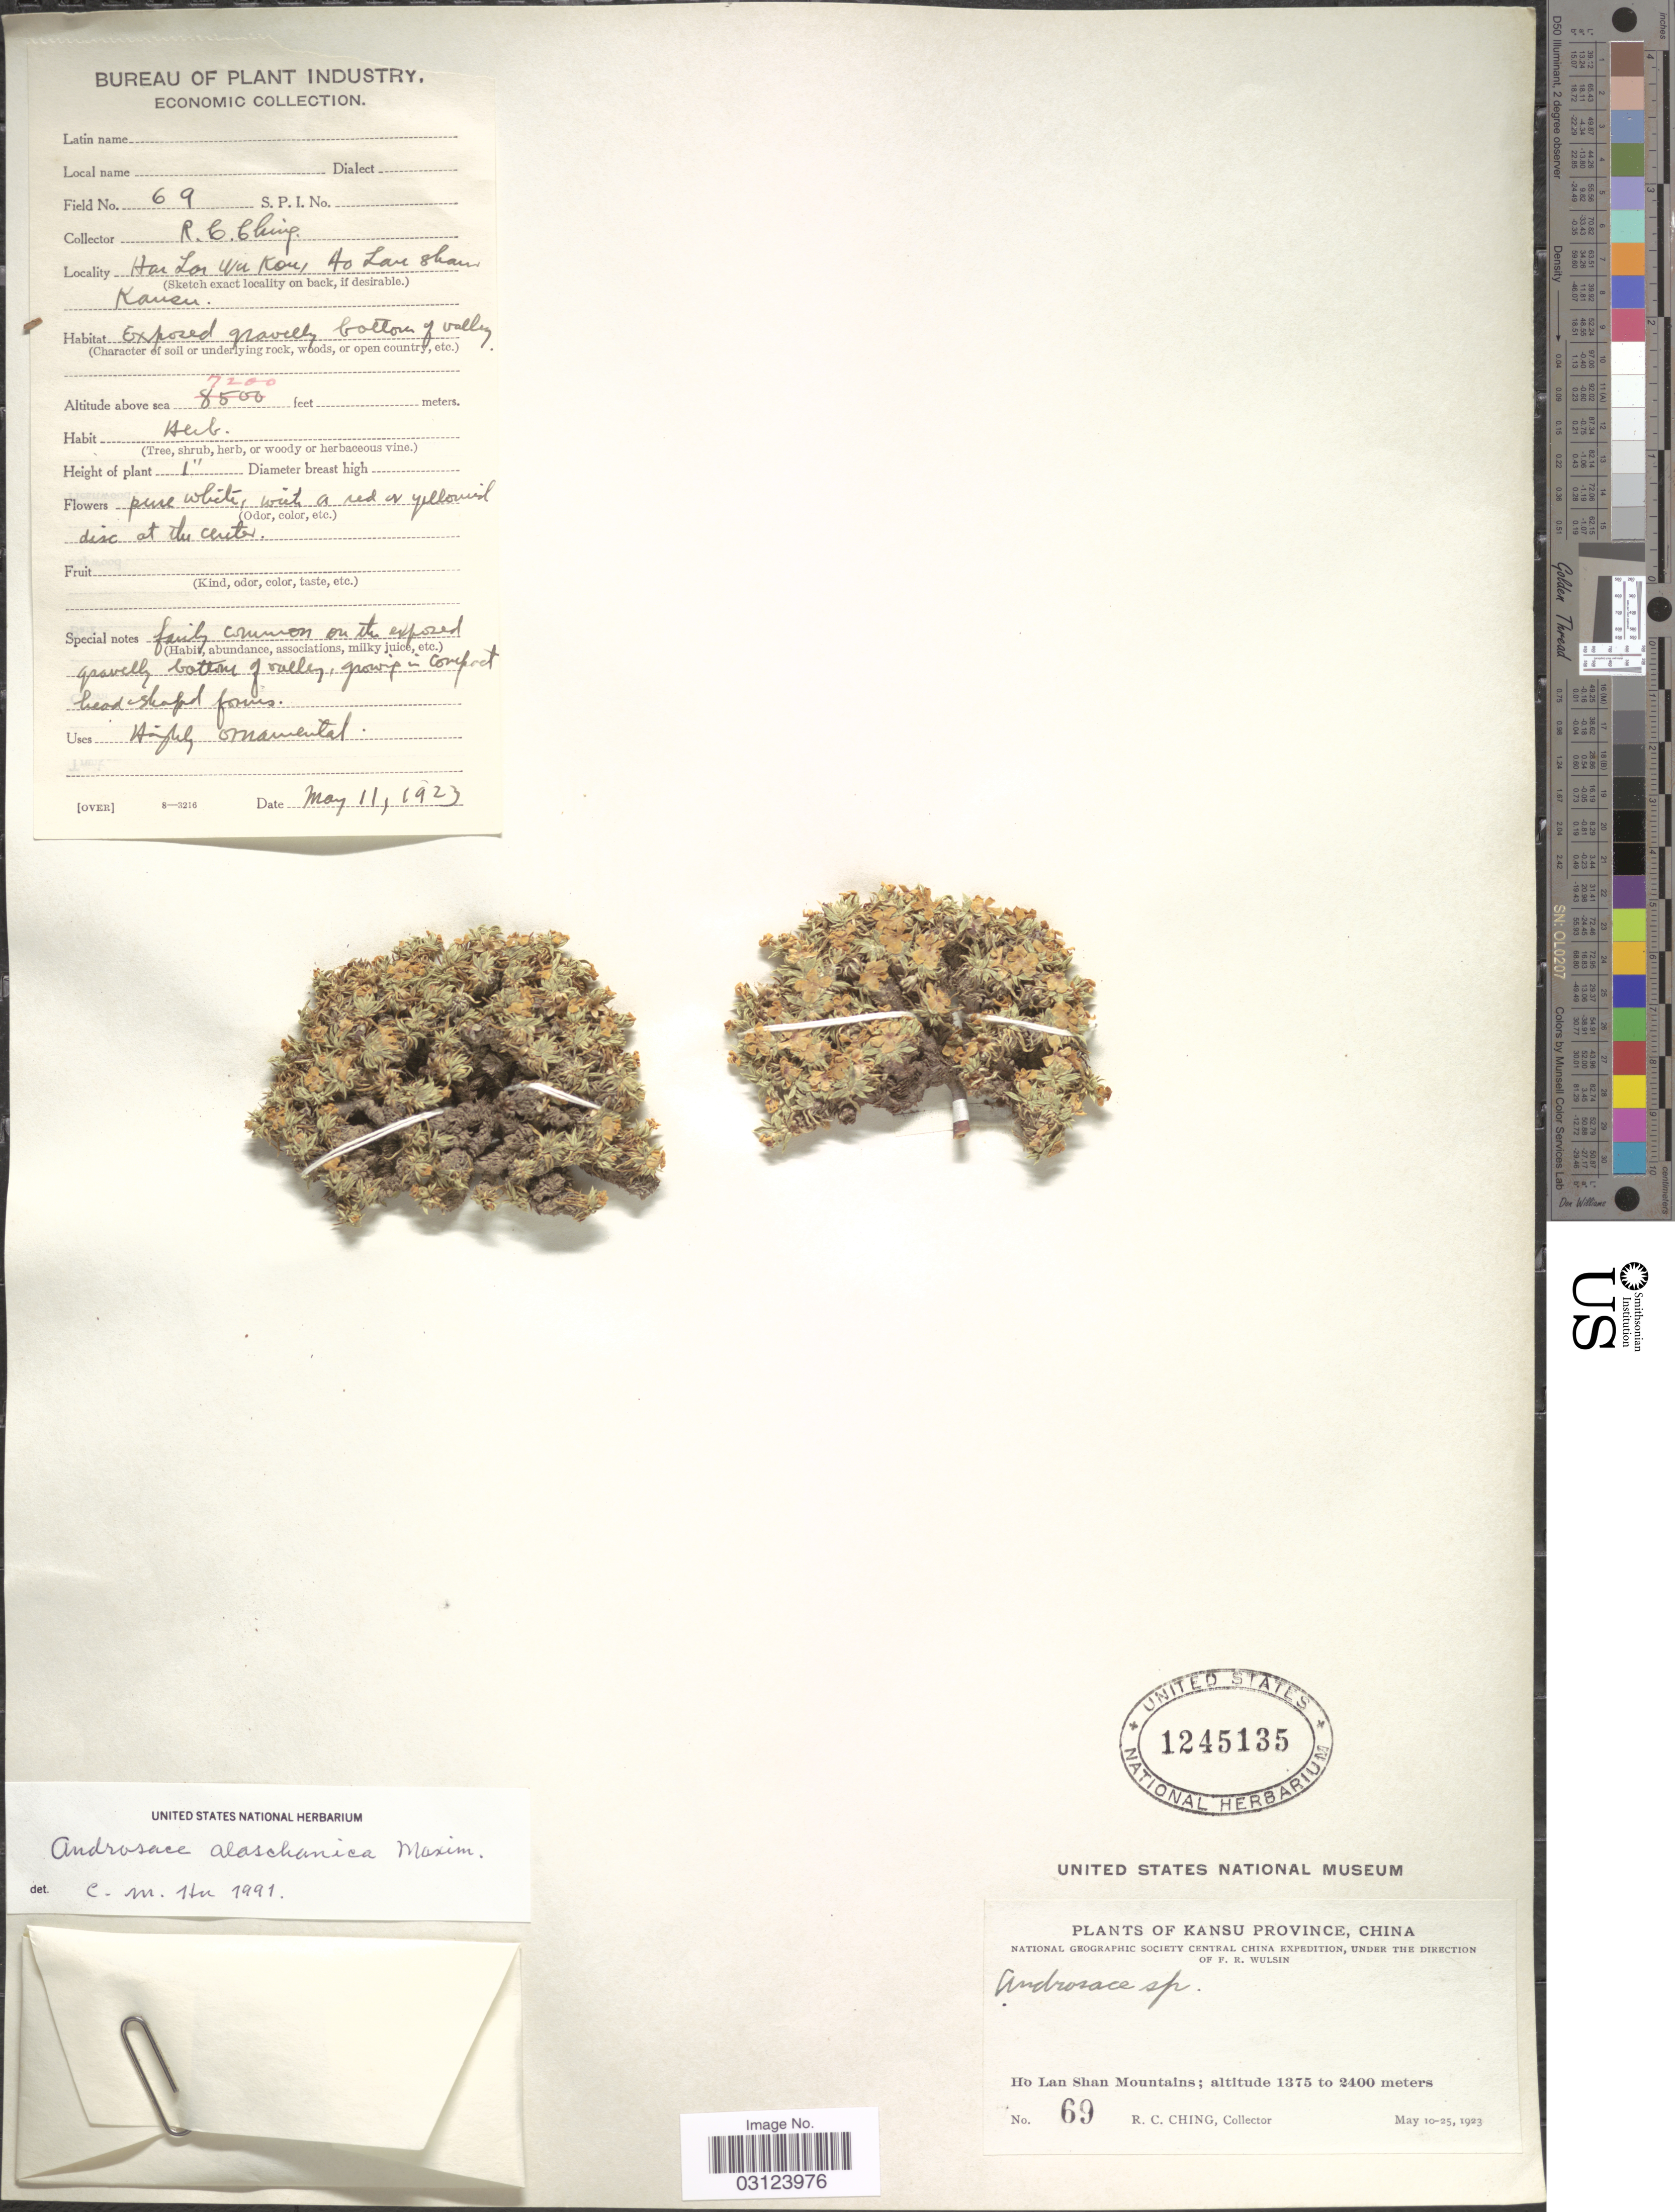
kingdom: Plantae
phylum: Tracheophyta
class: Magnoliopsida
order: Ericales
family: Primulaceae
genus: Androsace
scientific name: Androsace alaschanica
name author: Maxim.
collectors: R. C. Ching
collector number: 69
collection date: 1923-05-11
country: China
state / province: Gansu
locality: Kansu Province, Ho Lan Shan Mountains, Hai Loi Wu Kon.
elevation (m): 2195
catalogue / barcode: US 1245135